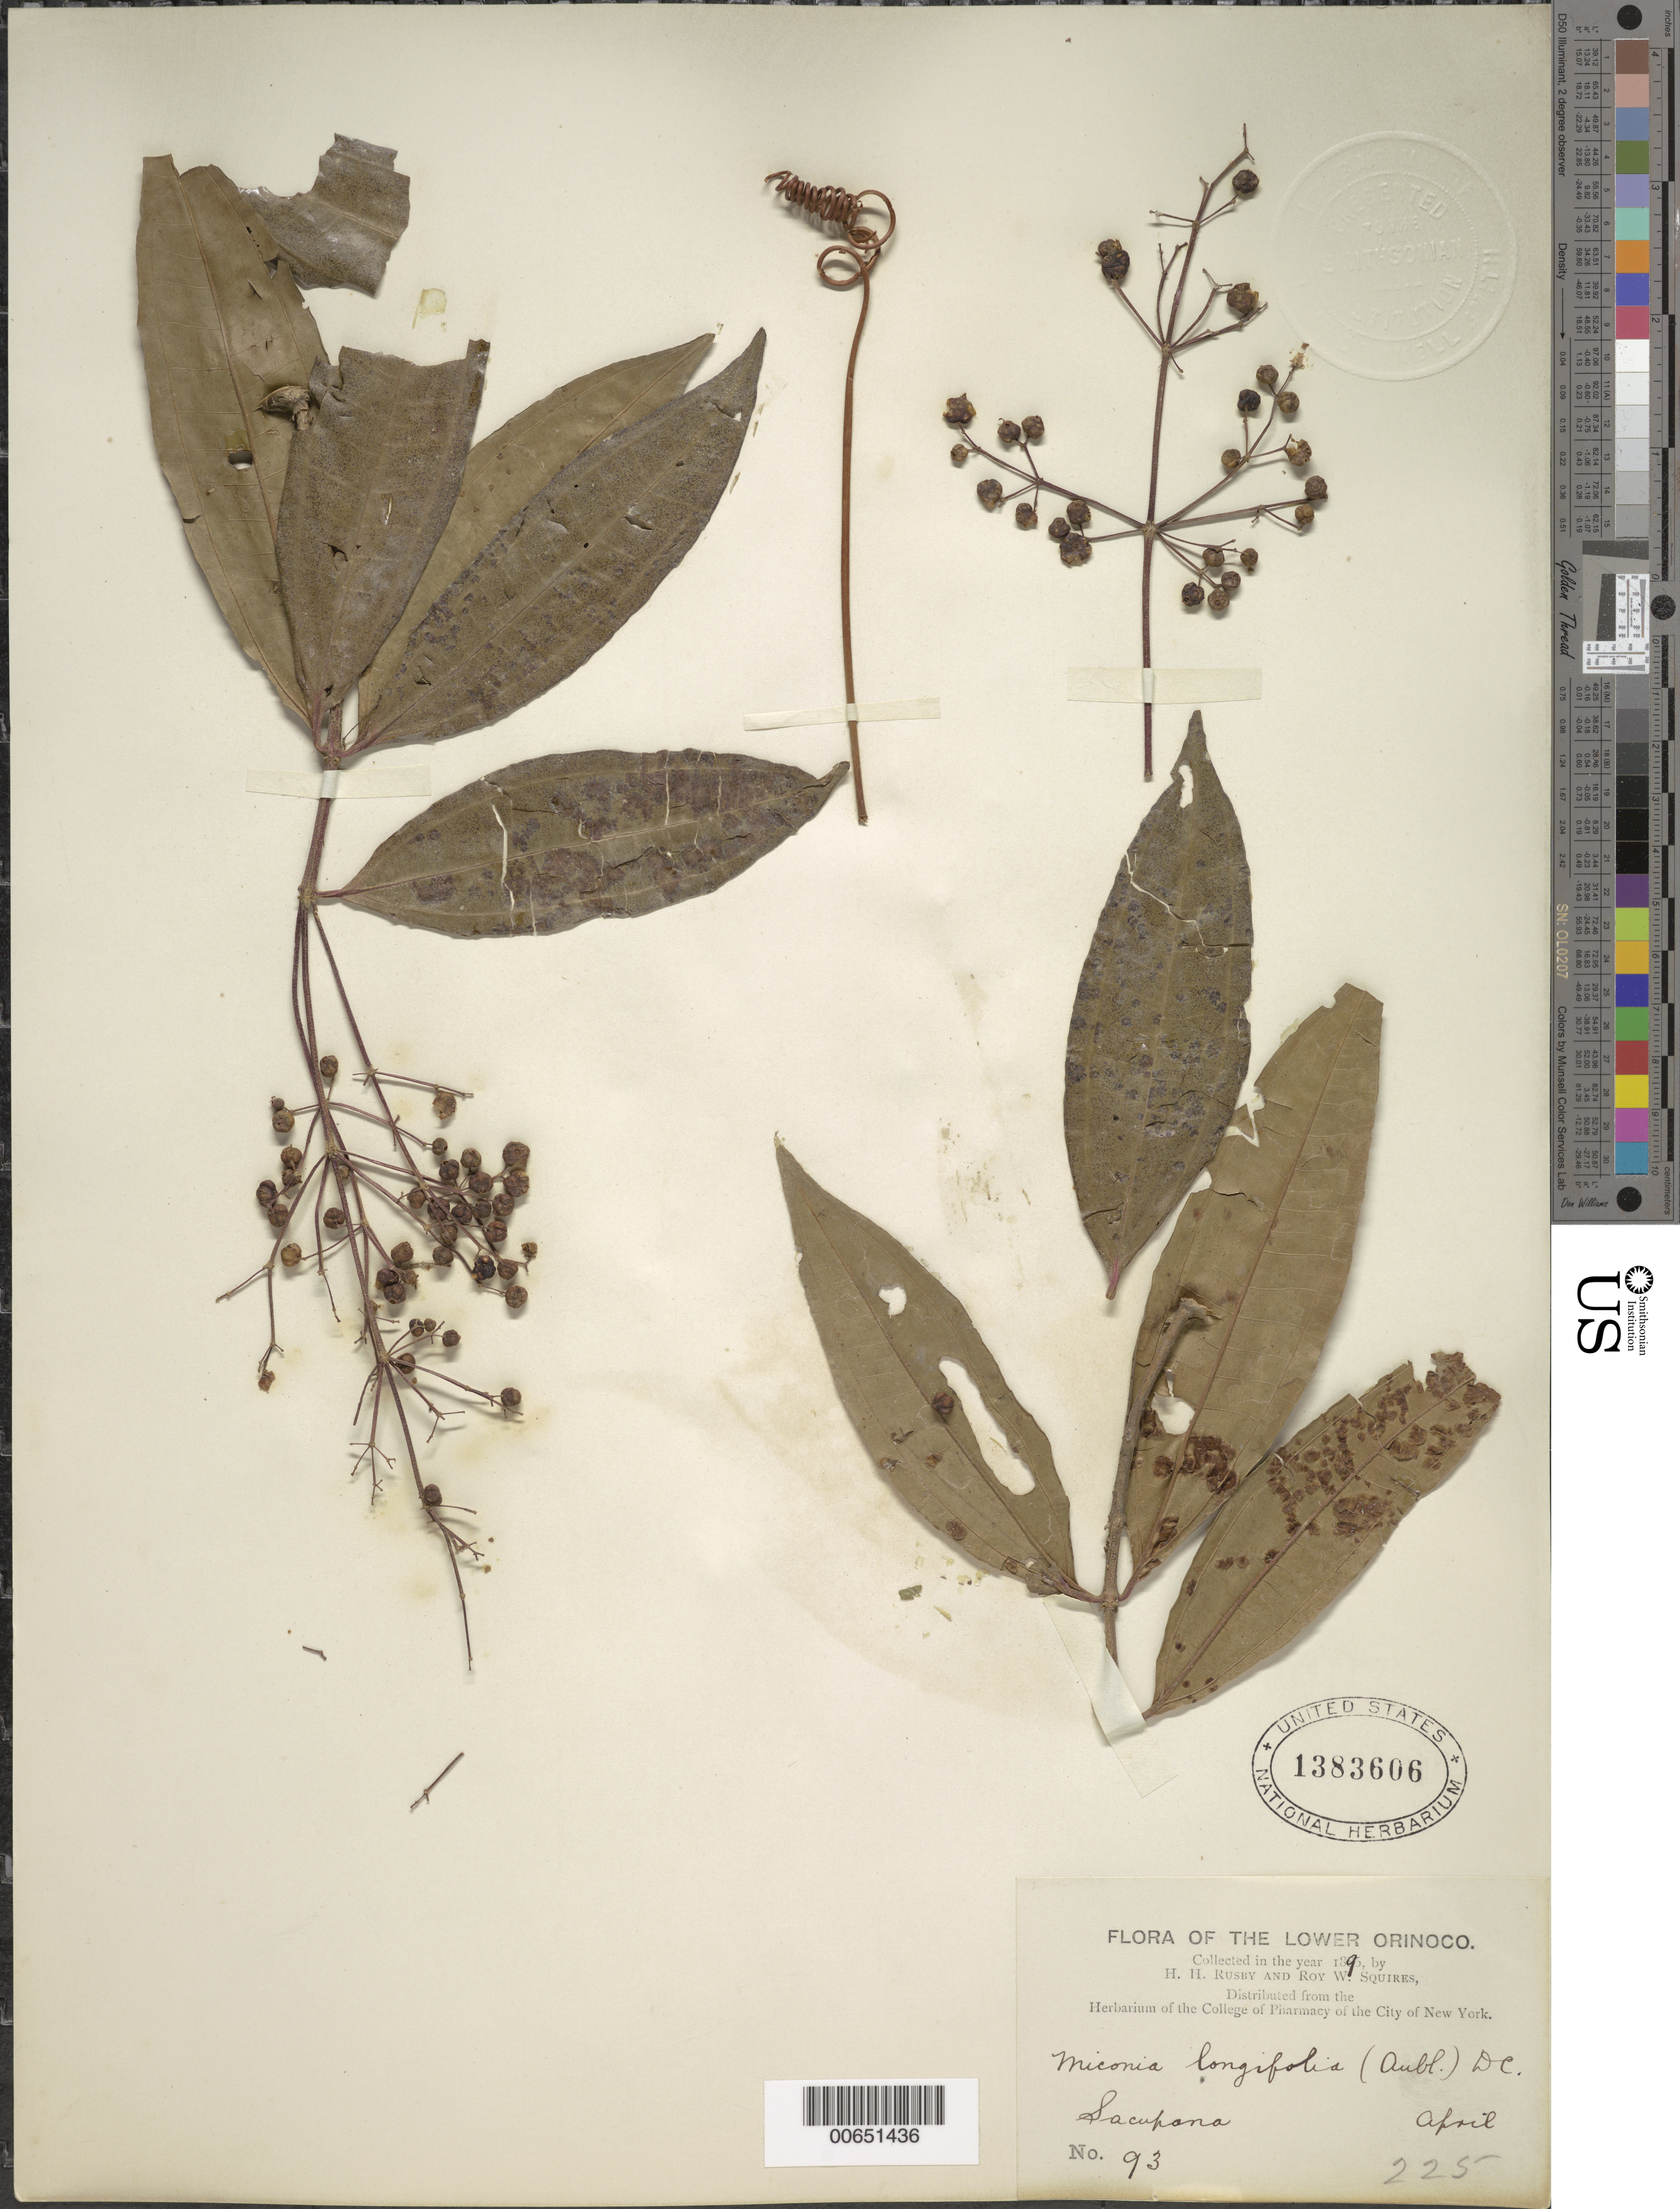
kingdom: Plantae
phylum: Tracheophyta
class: Magnoliopsida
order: Myrtales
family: Melastomataceae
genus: Miconia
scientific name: Miconia longifolia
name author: (Aubl.) DC.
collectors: H. H. Rusby & R. Squires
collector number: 93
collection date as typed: April 1896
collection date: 1896-04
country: Venezuela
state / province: Delta Amacuro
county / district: Antonio Díaz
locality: Lower Orinoco, Sacupana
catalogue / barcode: US 1382606